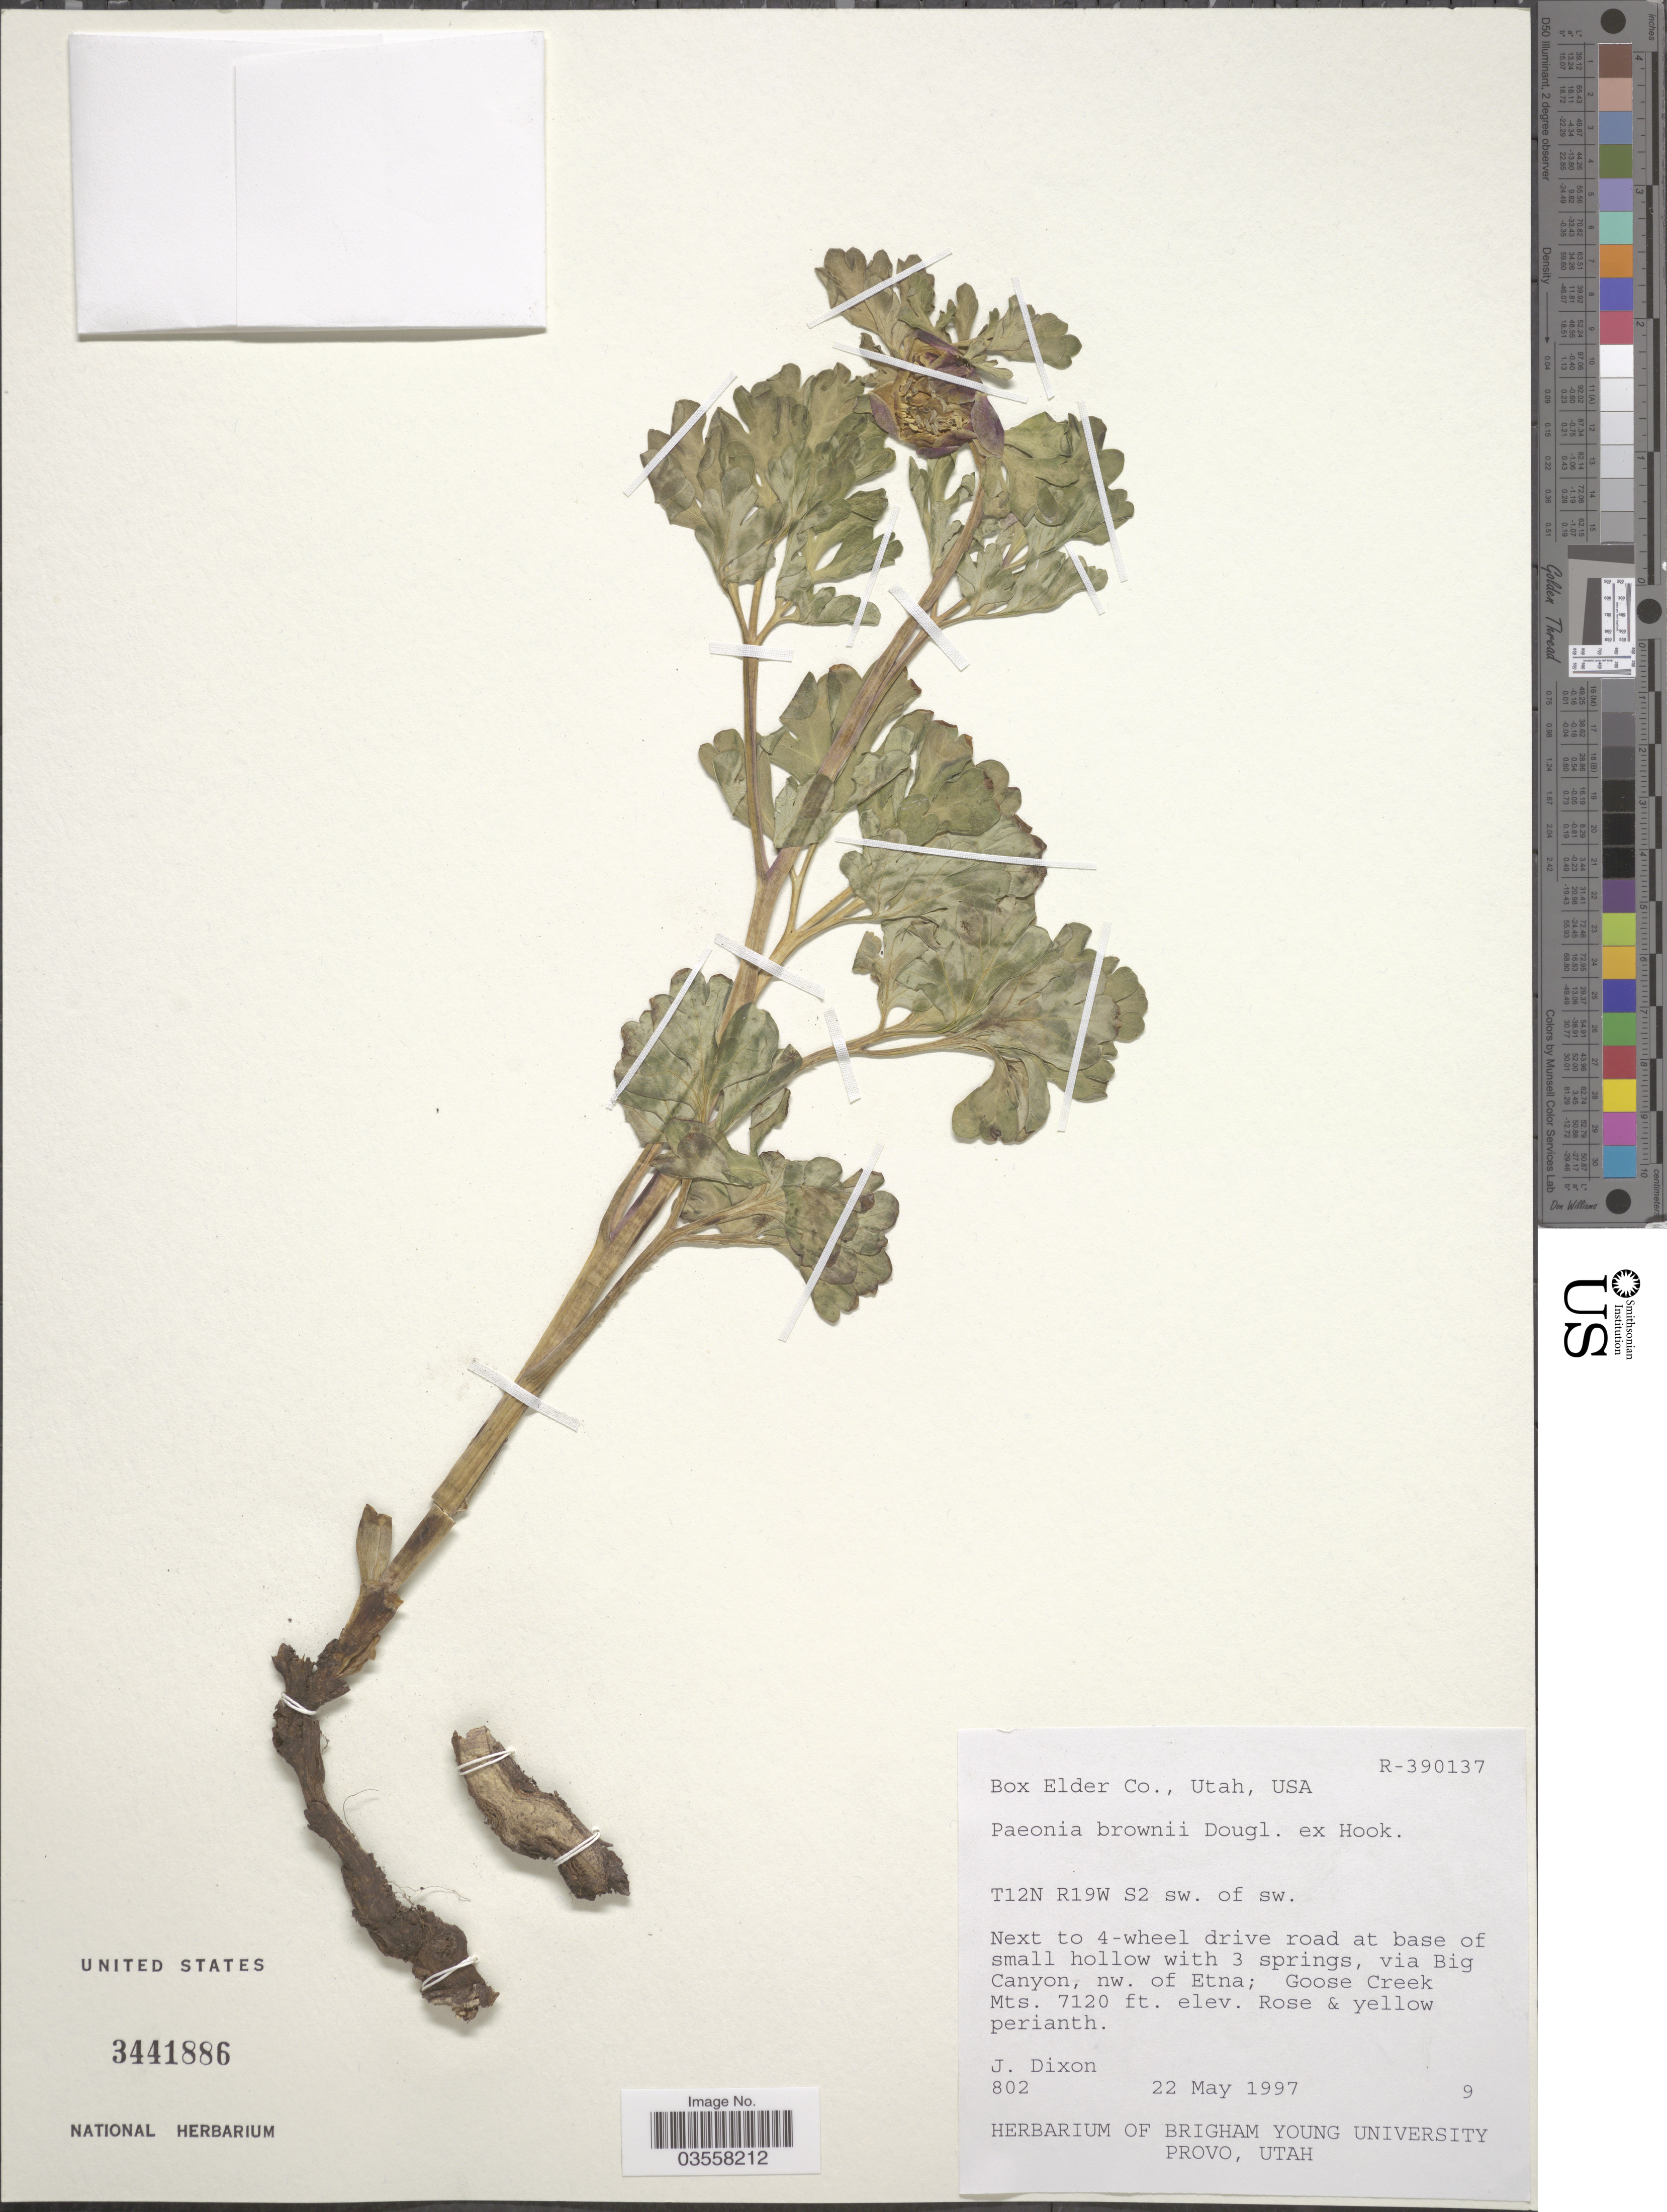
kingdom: Plantae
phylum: Tracheophyta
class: Magnoliopsida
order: Saxifragales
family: Paeoniaceae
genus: Paeonia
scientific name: Paeonia brownii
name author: Douglas ex Hook.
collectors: J. Dixon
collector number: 802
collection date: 1997-05-22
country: United States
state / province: Utah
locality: Box Elder Co. T12N R19W S2 sw. of sw. Next to 4-wheel drive road at base of small hollow with 3 springs, via Big Canyon, nw. of Etna; Goose Creek Mts.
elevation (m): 2170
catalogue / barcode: US 3441886